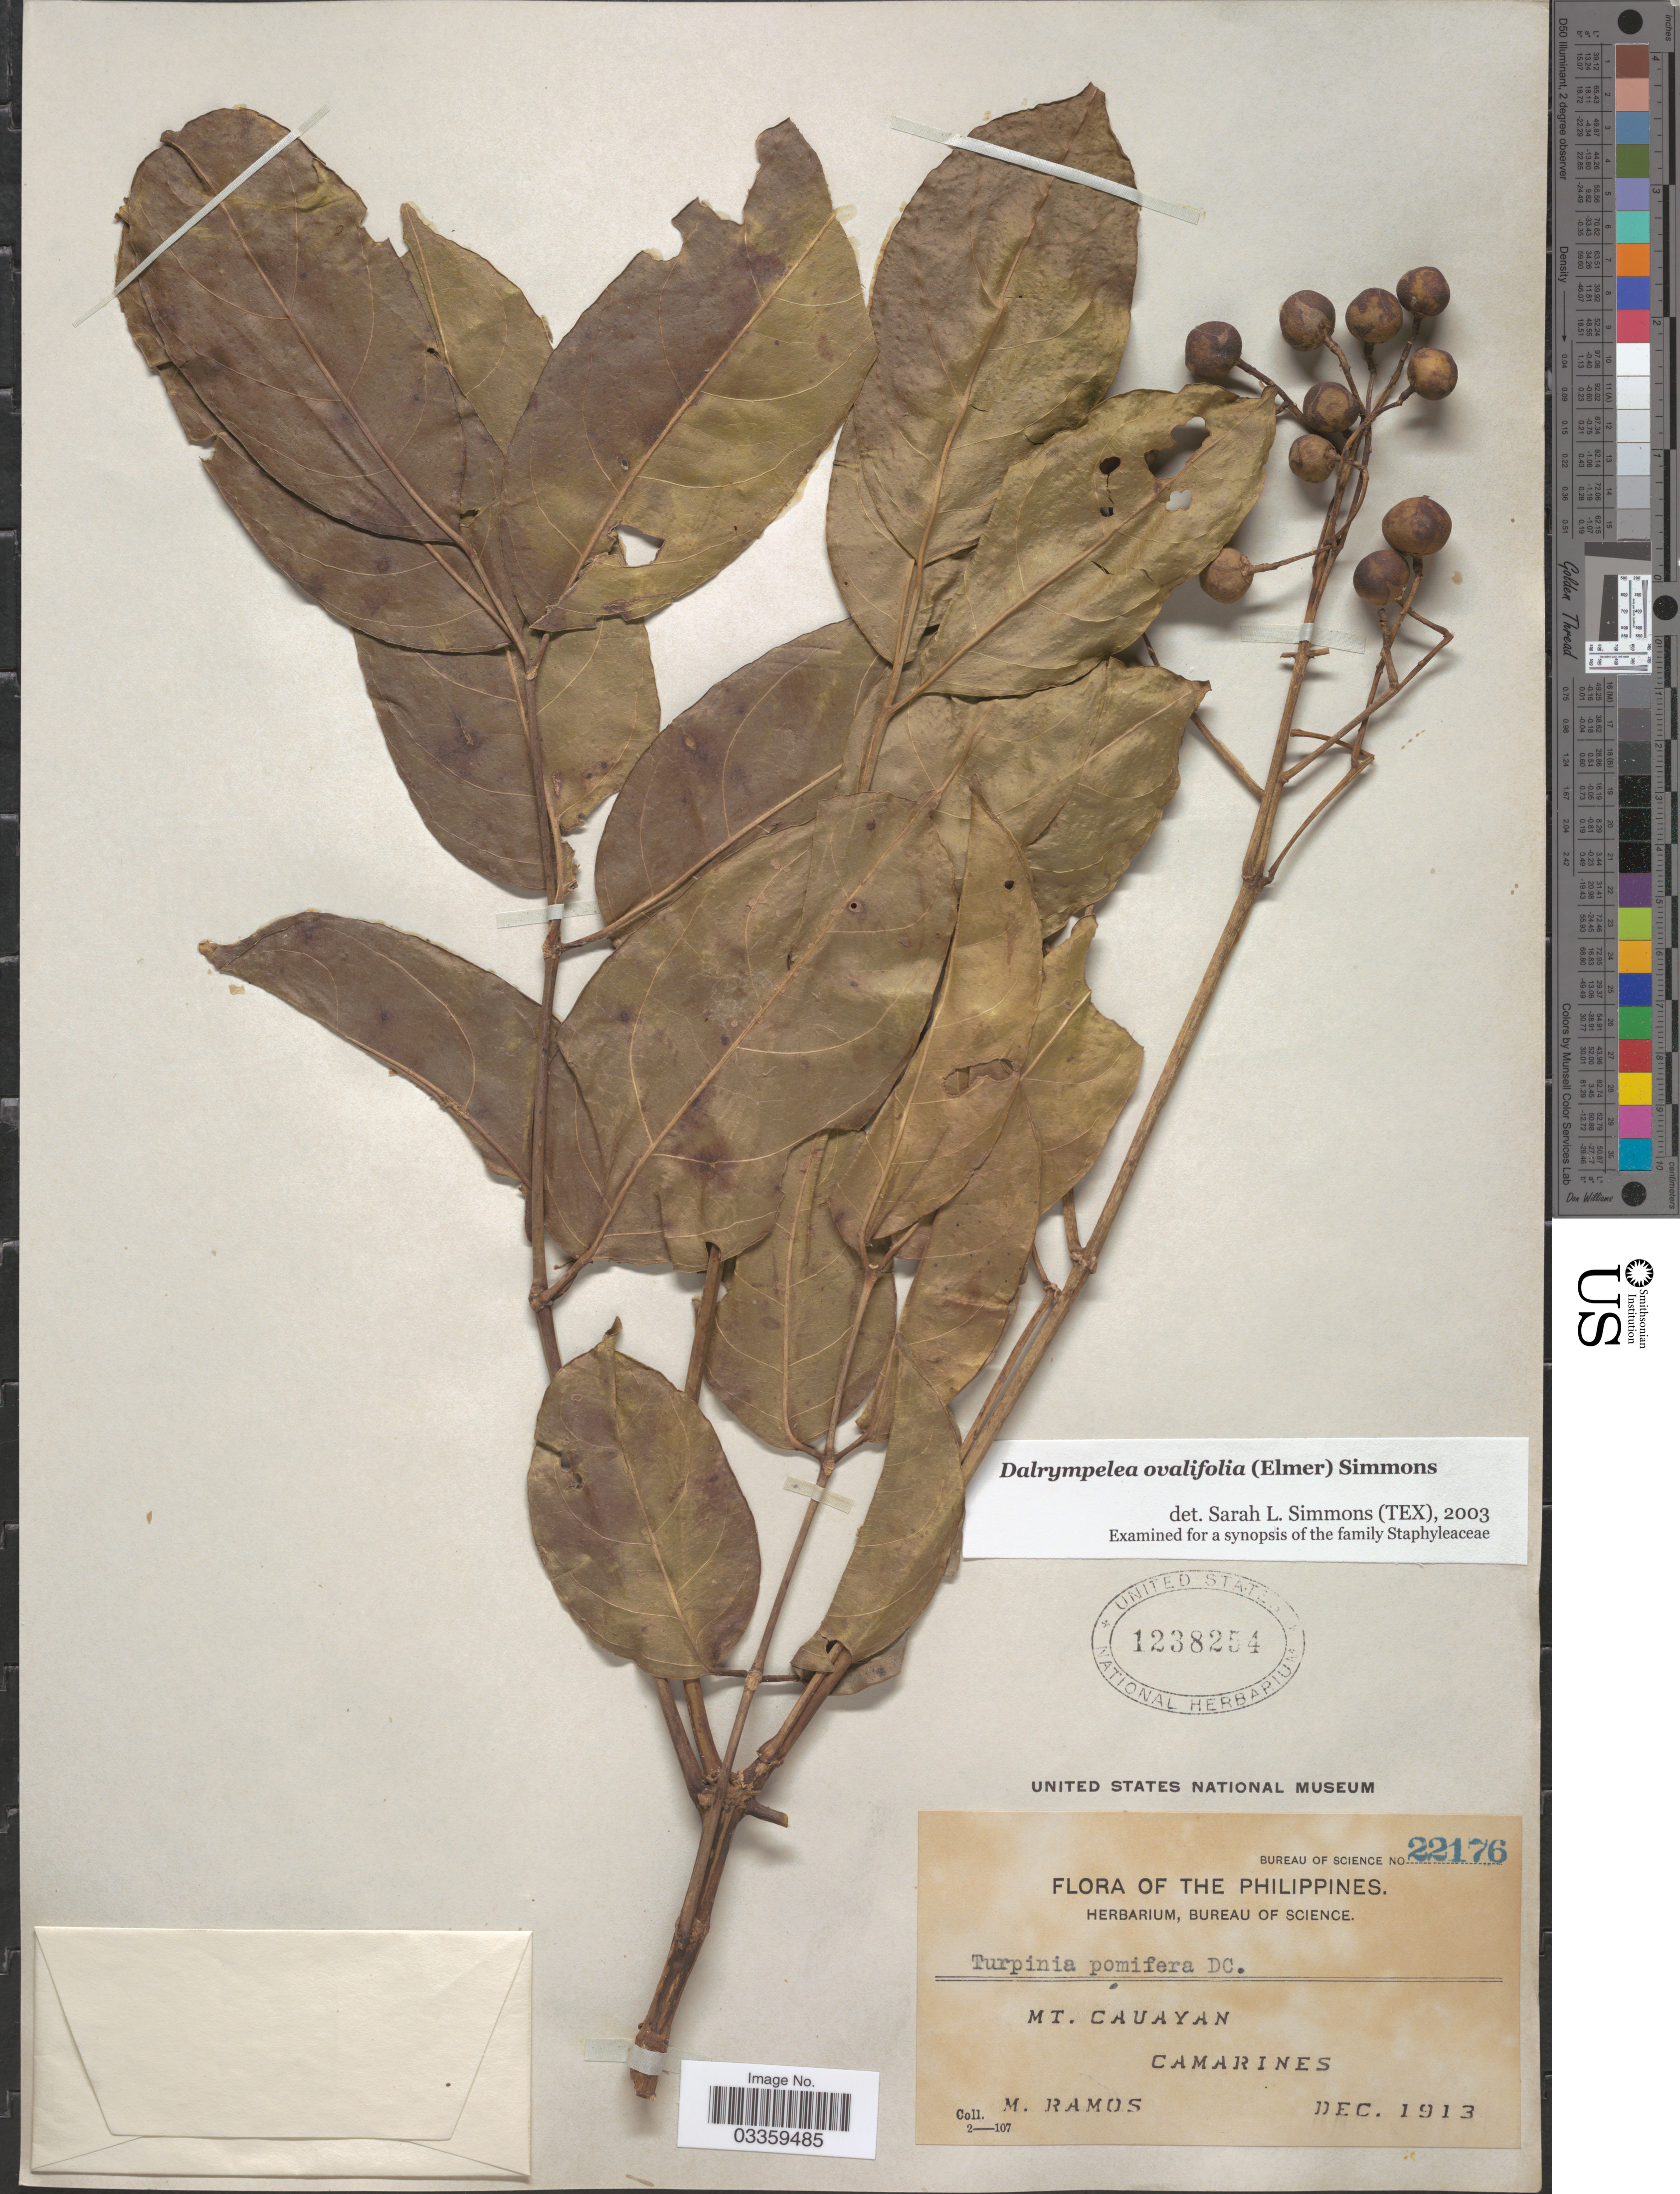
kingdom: Plantae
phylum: Tracheophyta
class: Magnoliopsida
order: Crossosomatales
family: Staphyleaceae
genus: Turpinia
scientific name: Turpinia ovalifolia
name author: Elmer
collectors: M. Ramos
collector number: Bureau of Science 22176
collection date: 1913-12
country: Philippines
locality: Mt. Cauayan. Camarines.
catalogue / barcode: US 1238254